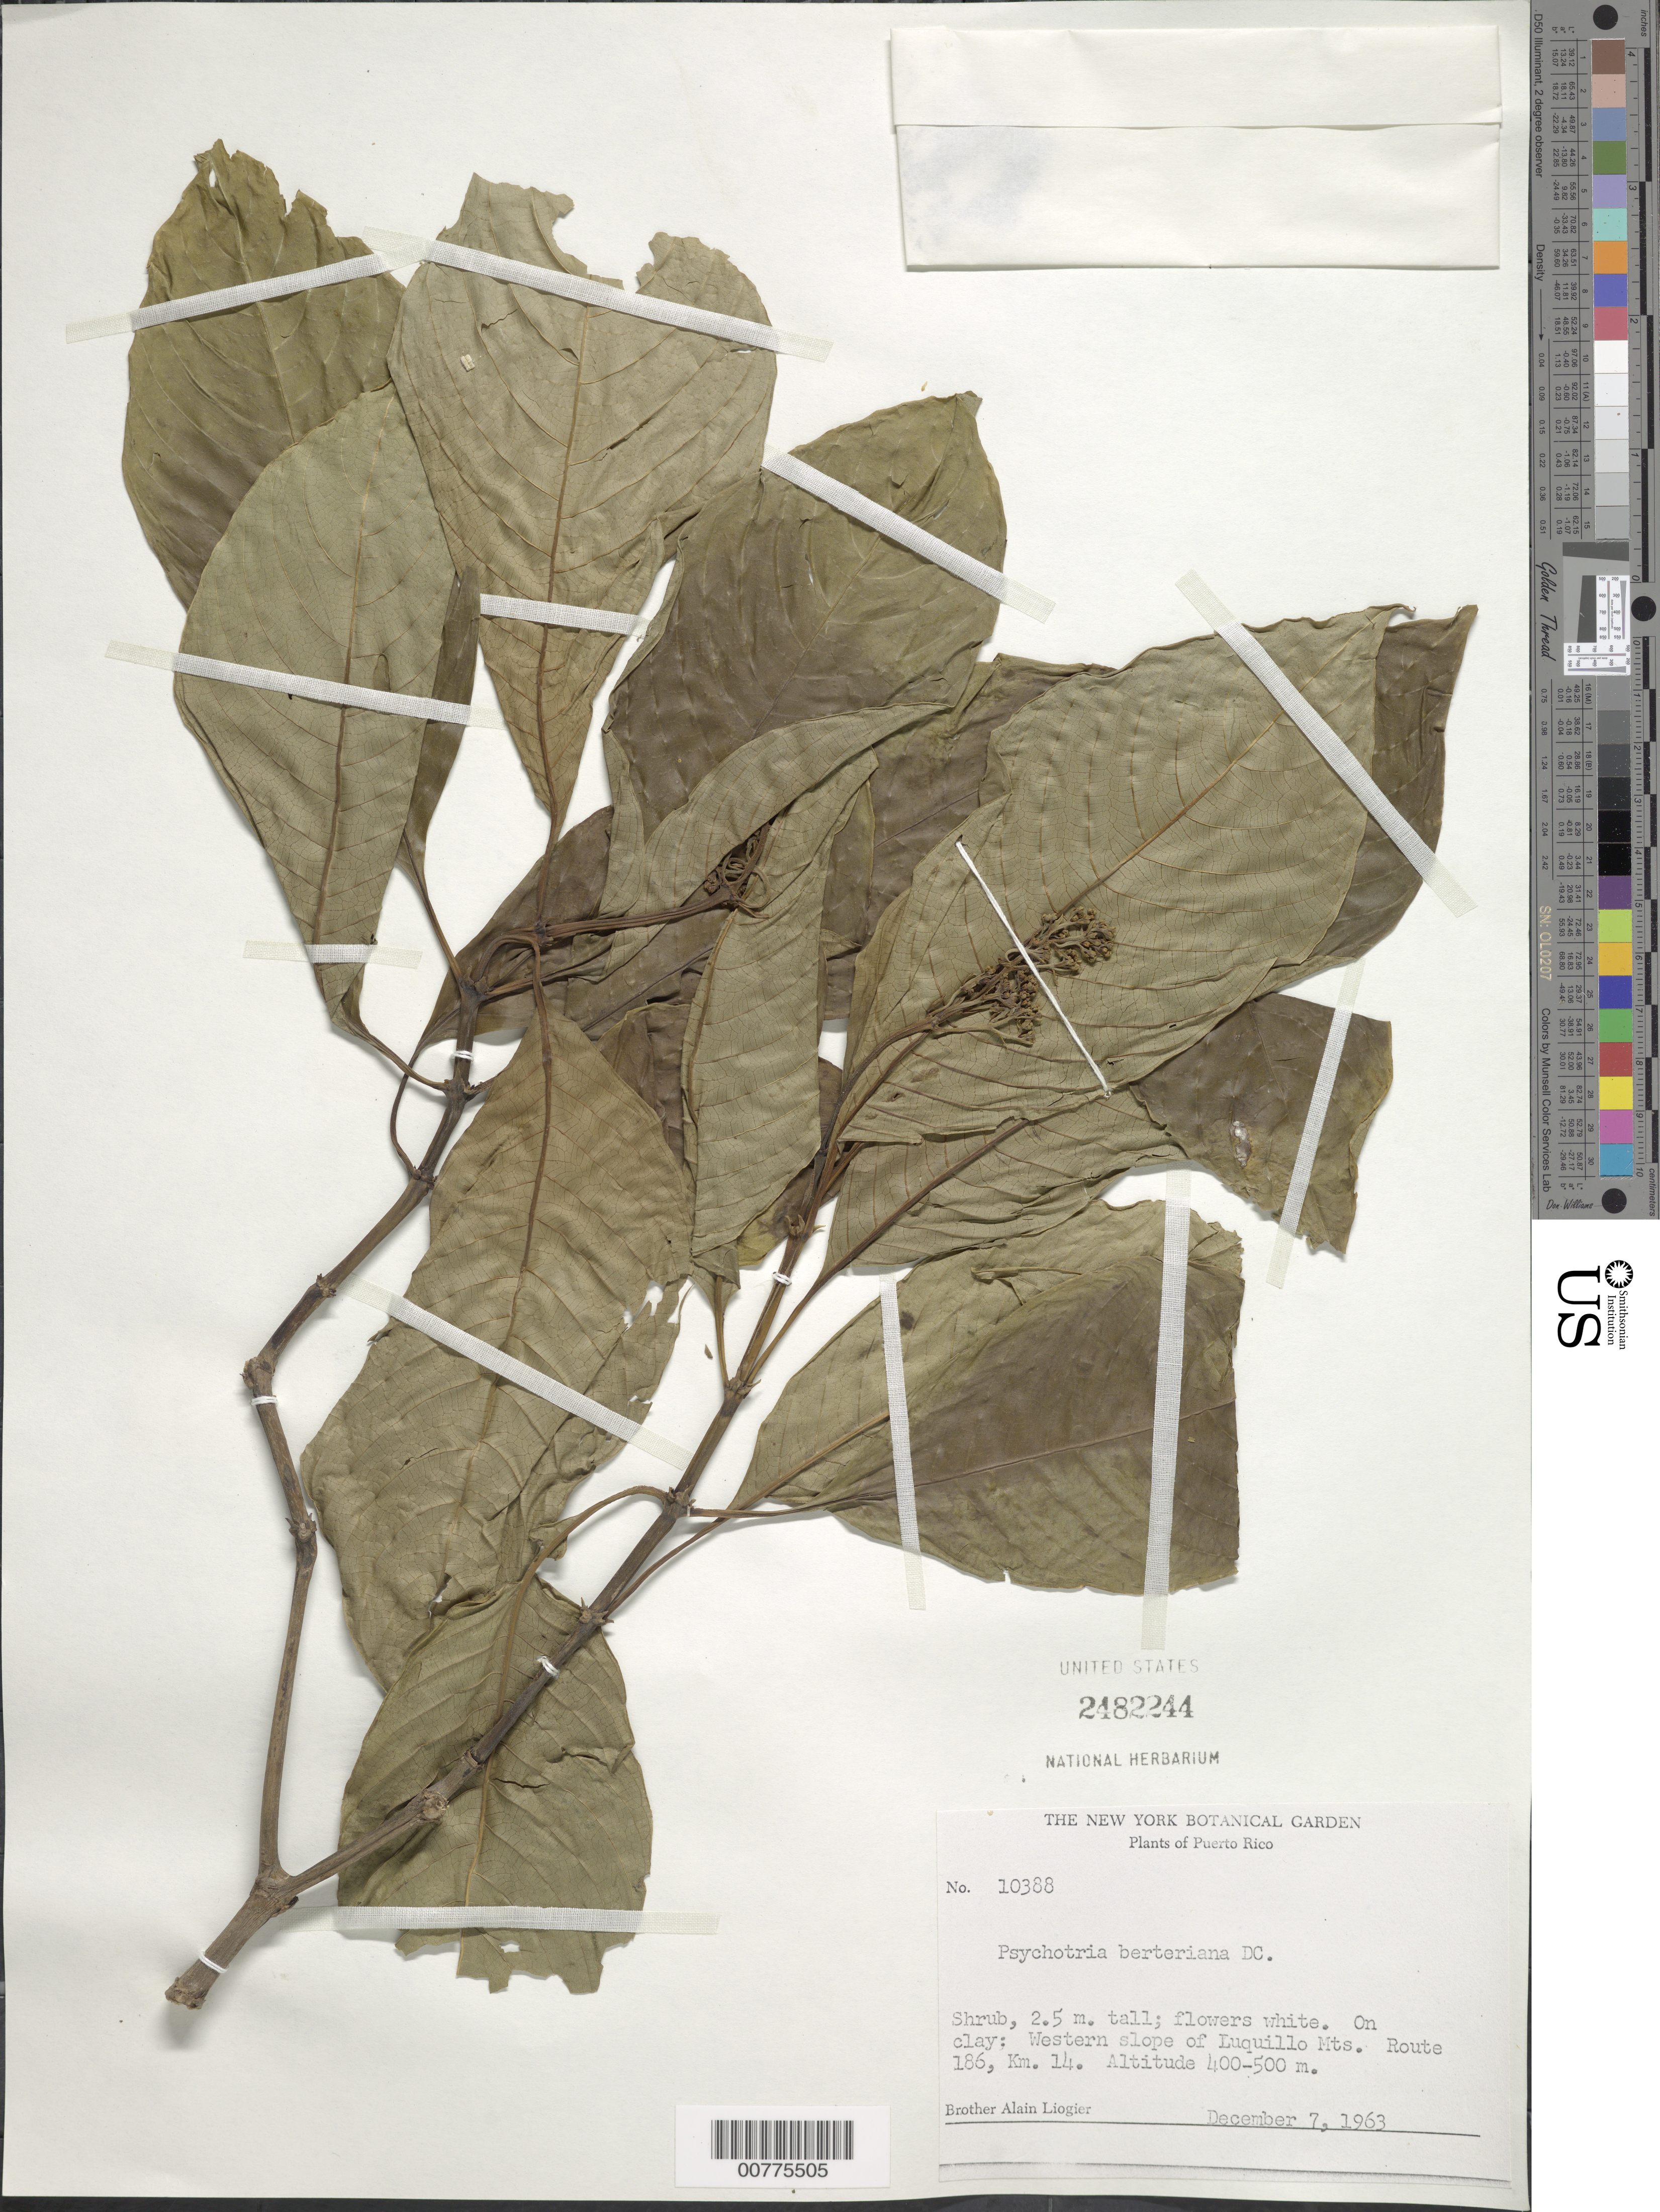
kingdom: Plantae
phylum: Tracheophyta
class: Magnoliopsida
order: Gentianales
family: Rubiaceae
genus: Psychotria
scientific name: Psychotria berteroana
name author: DC.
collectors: A. H. Liogier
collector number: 10388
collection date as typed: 07 Dec 1963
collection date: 1963-12-07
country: Puerto Rico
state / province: Luquillo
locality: Western slope of Luquillo Mts., Route 186, Km. 14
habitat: On clay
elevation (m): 400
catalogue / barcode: US 2482244